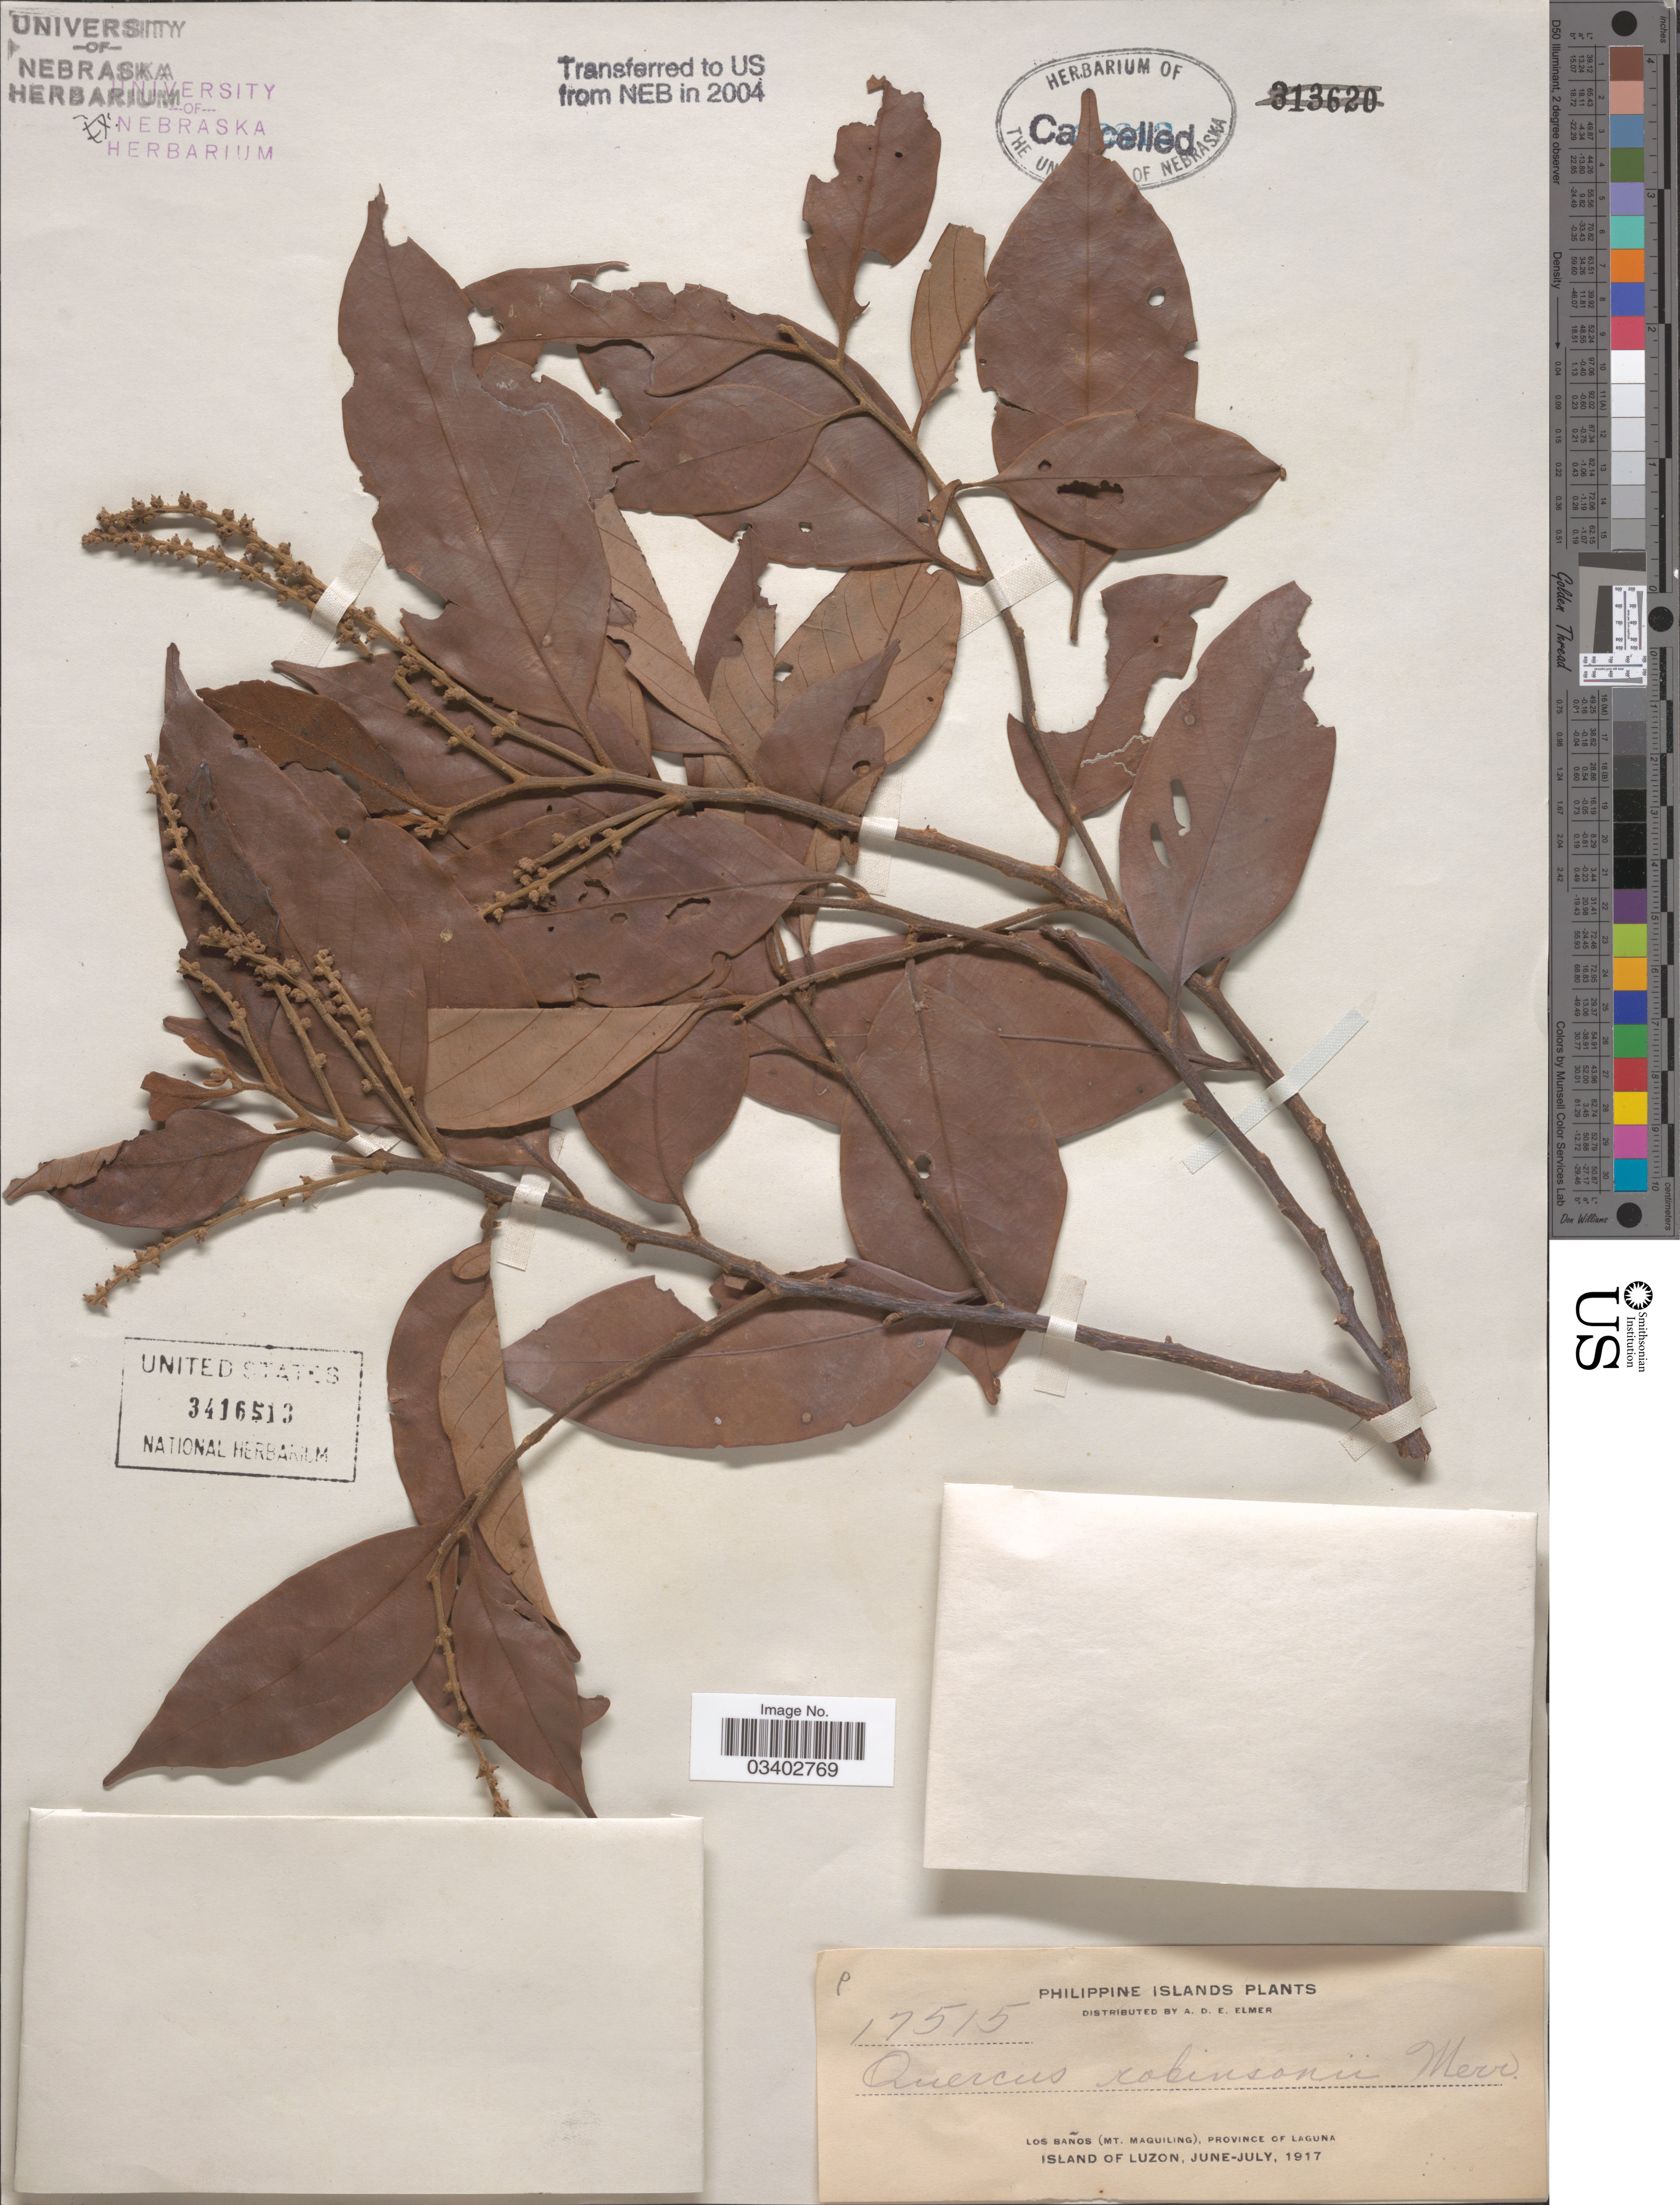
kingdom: Plantae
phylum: Tracheophyta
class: Magnoliopsida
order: Fagales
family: Fagaceae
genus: Lithocarpus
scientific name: Lithocarpus robinsonii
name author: (Koidz.) Rehder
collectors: A. D. E. Elmer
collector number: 17515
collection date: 1917-06/1917-07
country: Philippines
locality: Los Baños (Mt. Maquiling), Province of Laguna. Island of Luzon.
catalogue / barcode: US 3416513